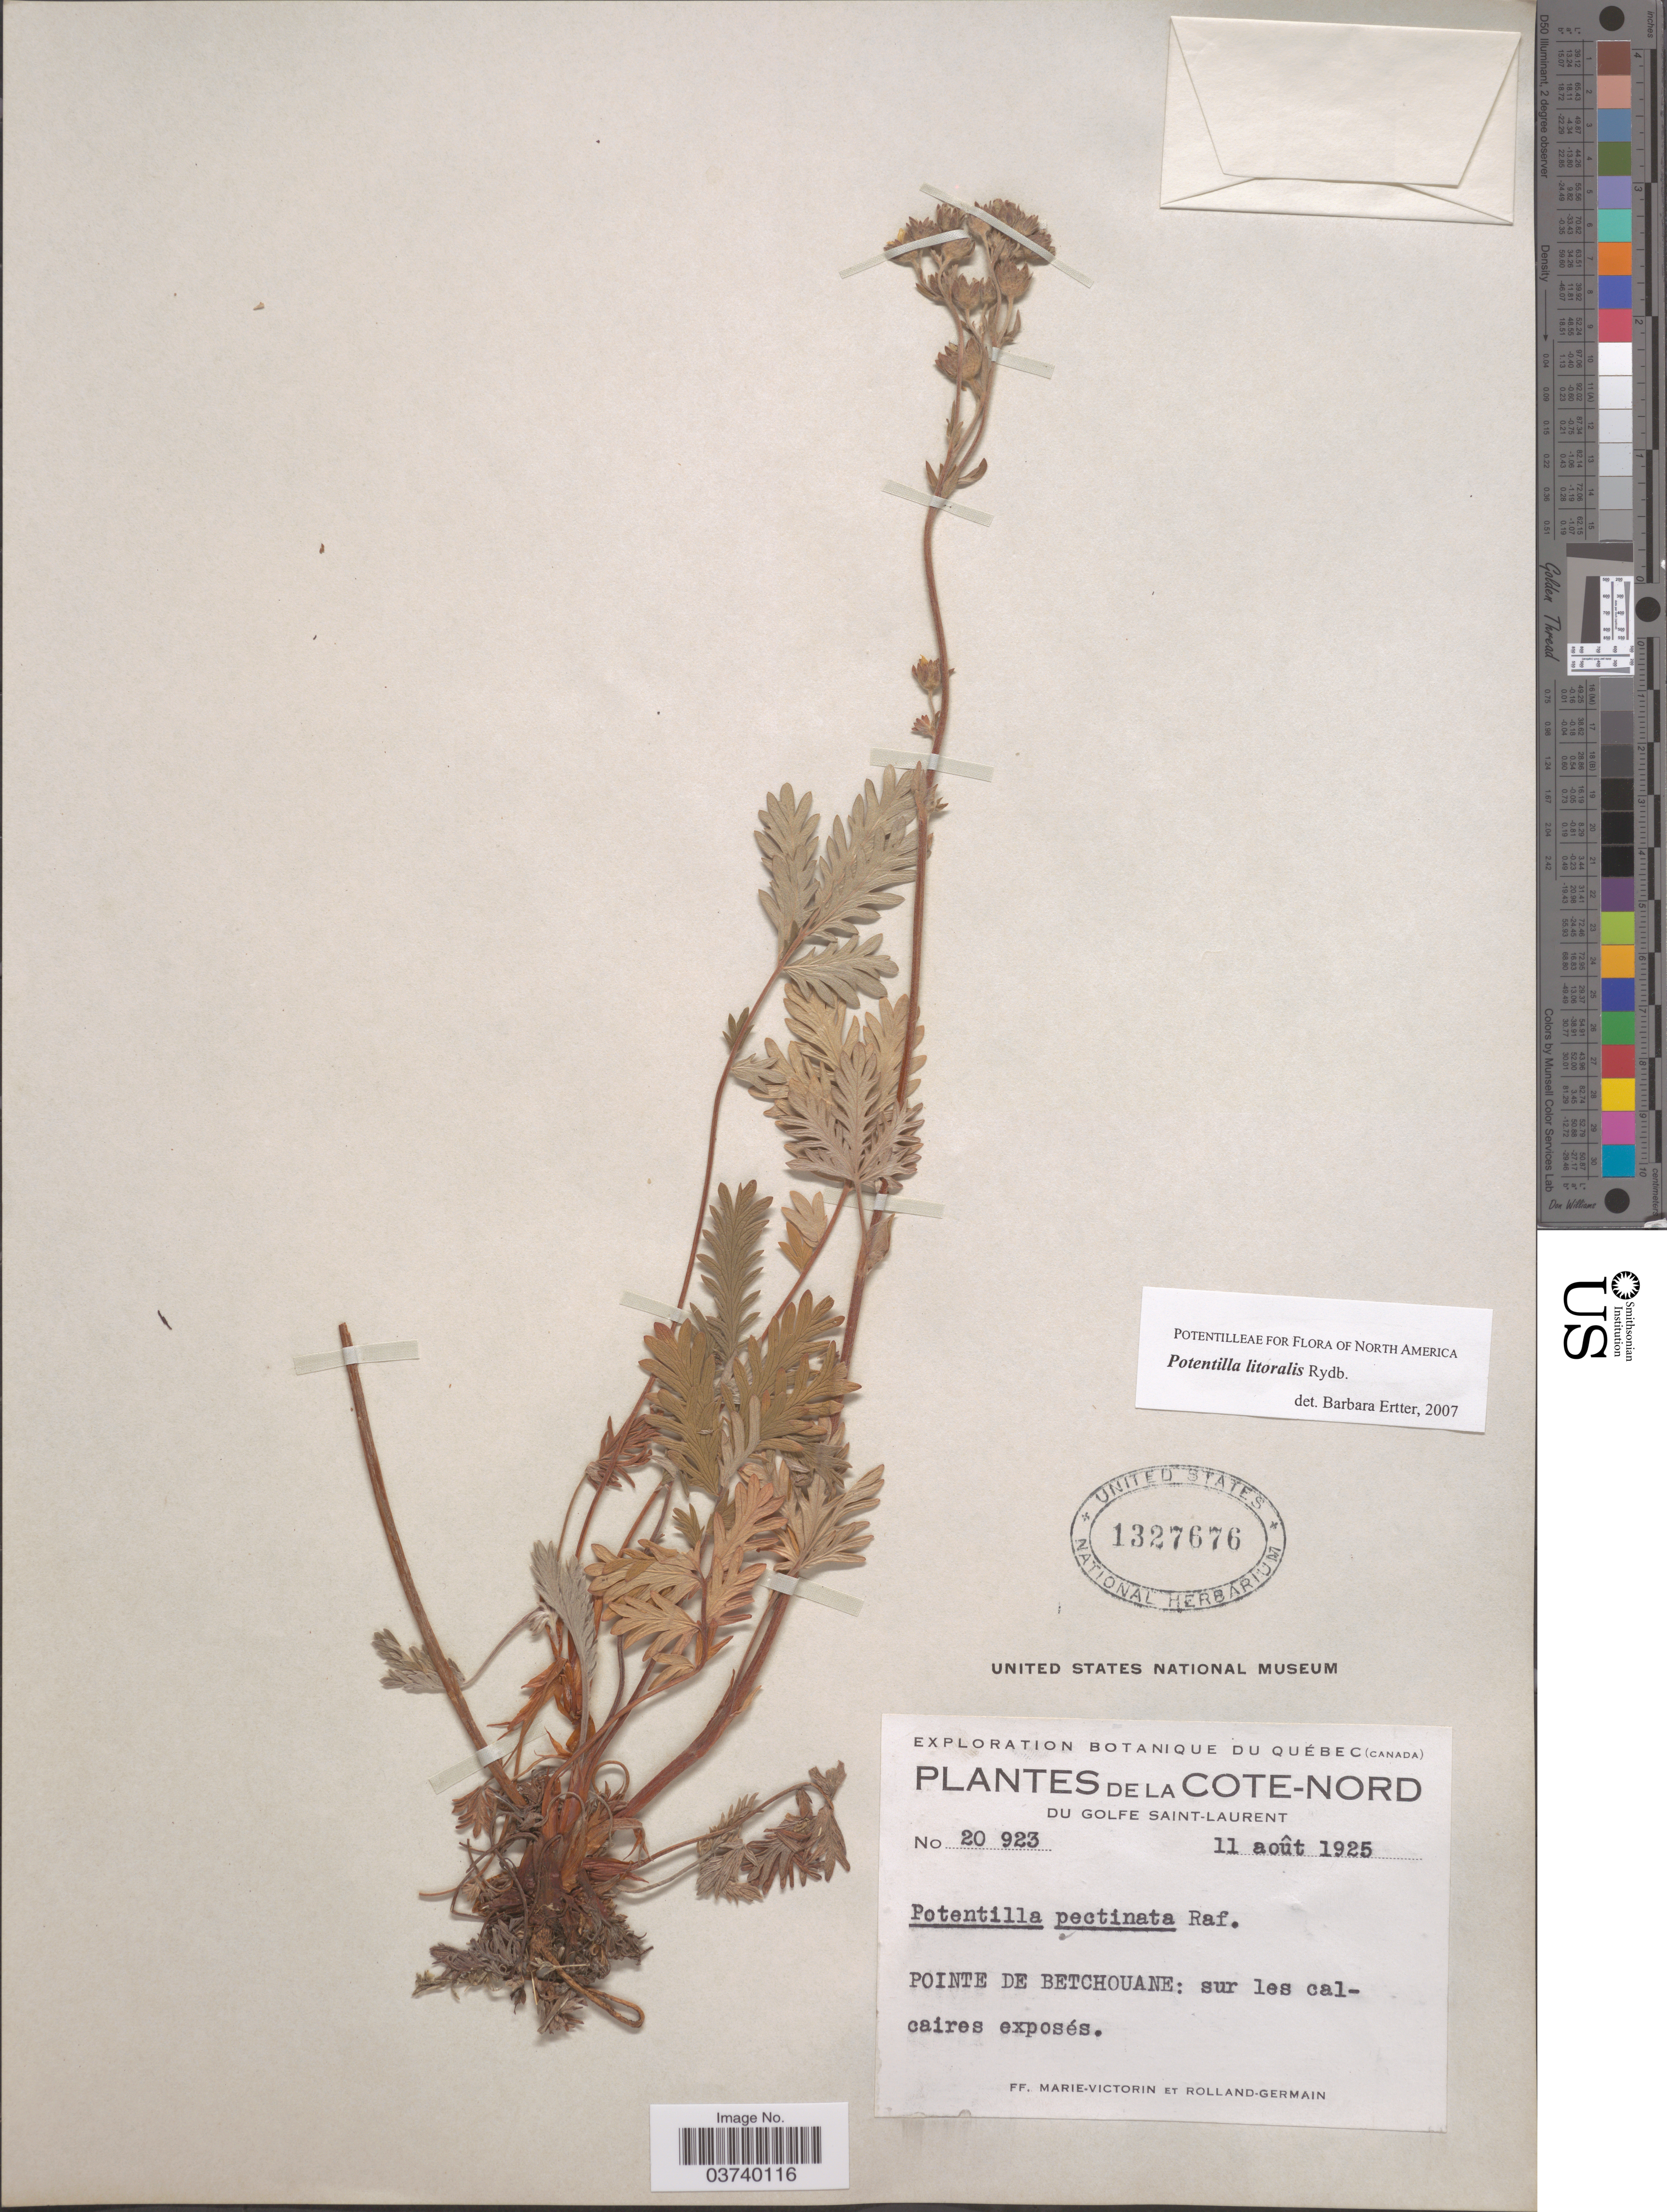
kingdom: Plantae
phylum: Tracheophyta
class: Magnoliopsida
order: Rosales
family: Rosaceae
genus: Potentilla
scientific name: Potentilla litoralis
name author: Rydb.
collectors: F. Marie-Victorin & Rolland-Germain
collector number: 20923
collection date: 1925-08-11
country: Canada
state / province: Quebec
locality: La Cote-Nord. Du Golfe Saint-Laurent. Pointe de Betchouane: sur les calcaires exposés.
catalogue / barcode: US 1327676